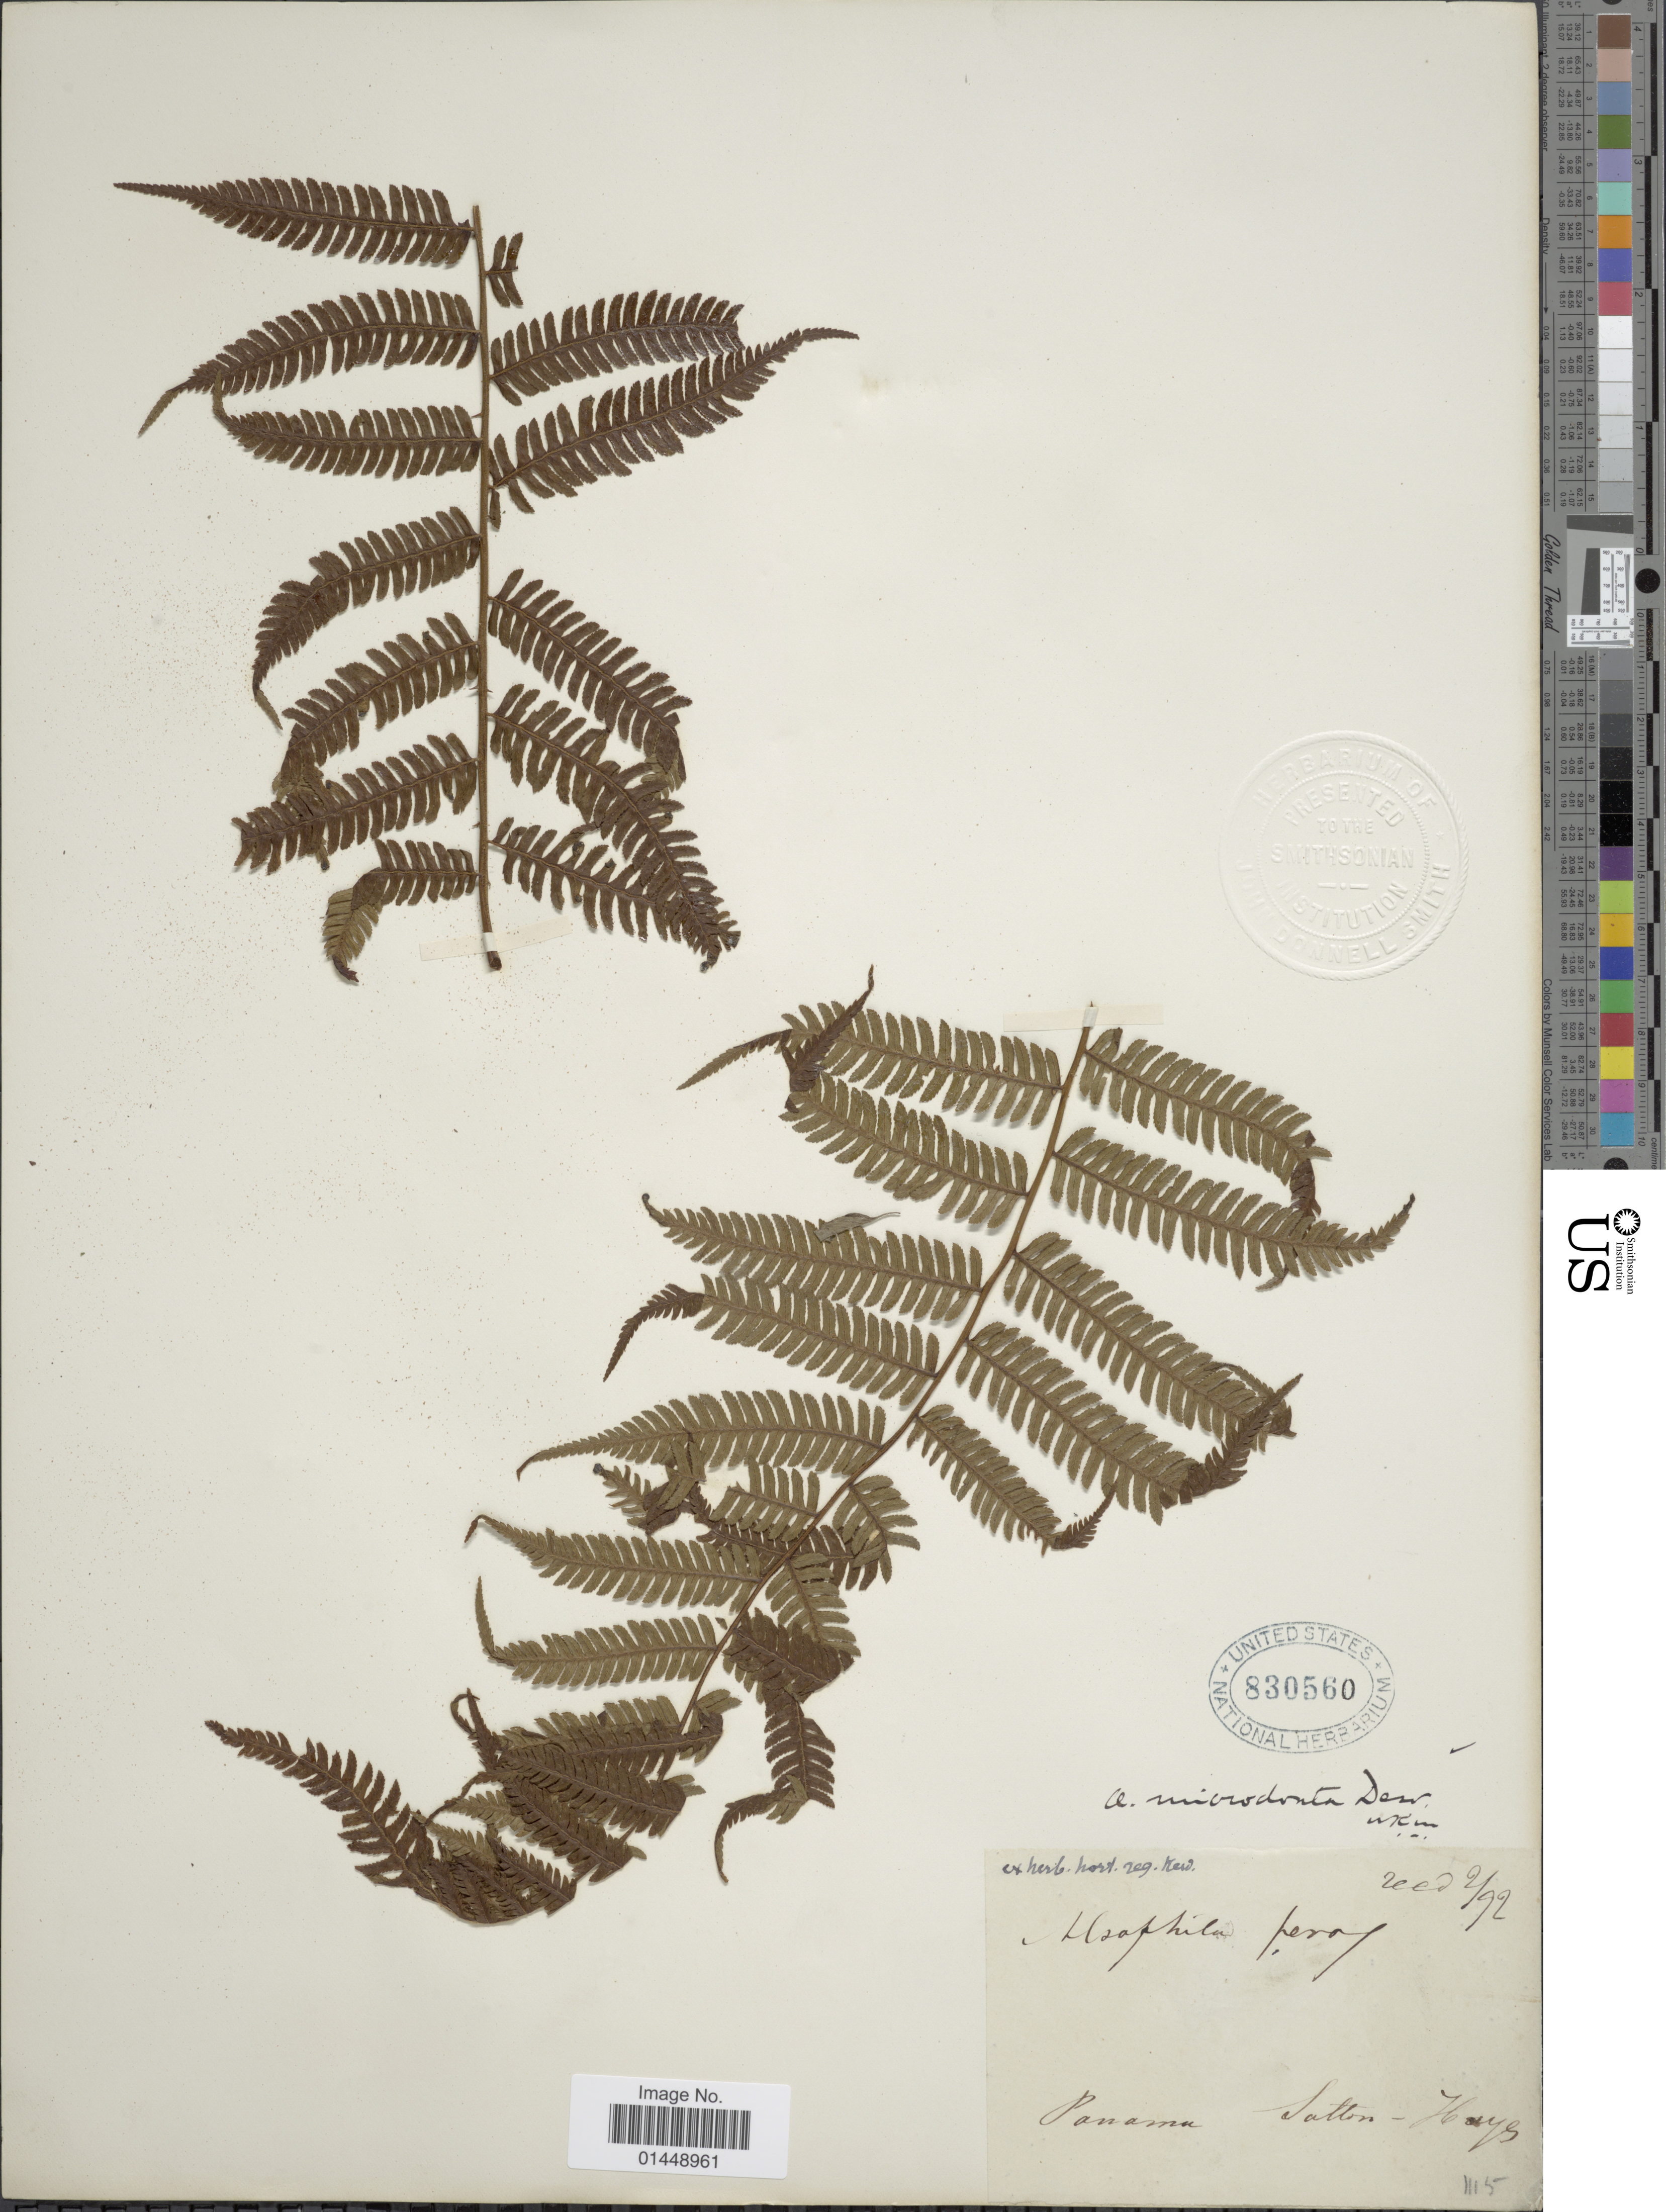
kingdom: Plantae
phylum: Tracheophyta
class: Polypodiopsida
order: Cyatheales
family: Cyatheaceae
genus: Cyathea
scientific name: Cyathea microdonta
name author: (Desv.) Domin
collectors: -. Hays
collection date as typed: Transcribed d/m/y: /2/92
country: Panama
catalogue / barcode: US 830560